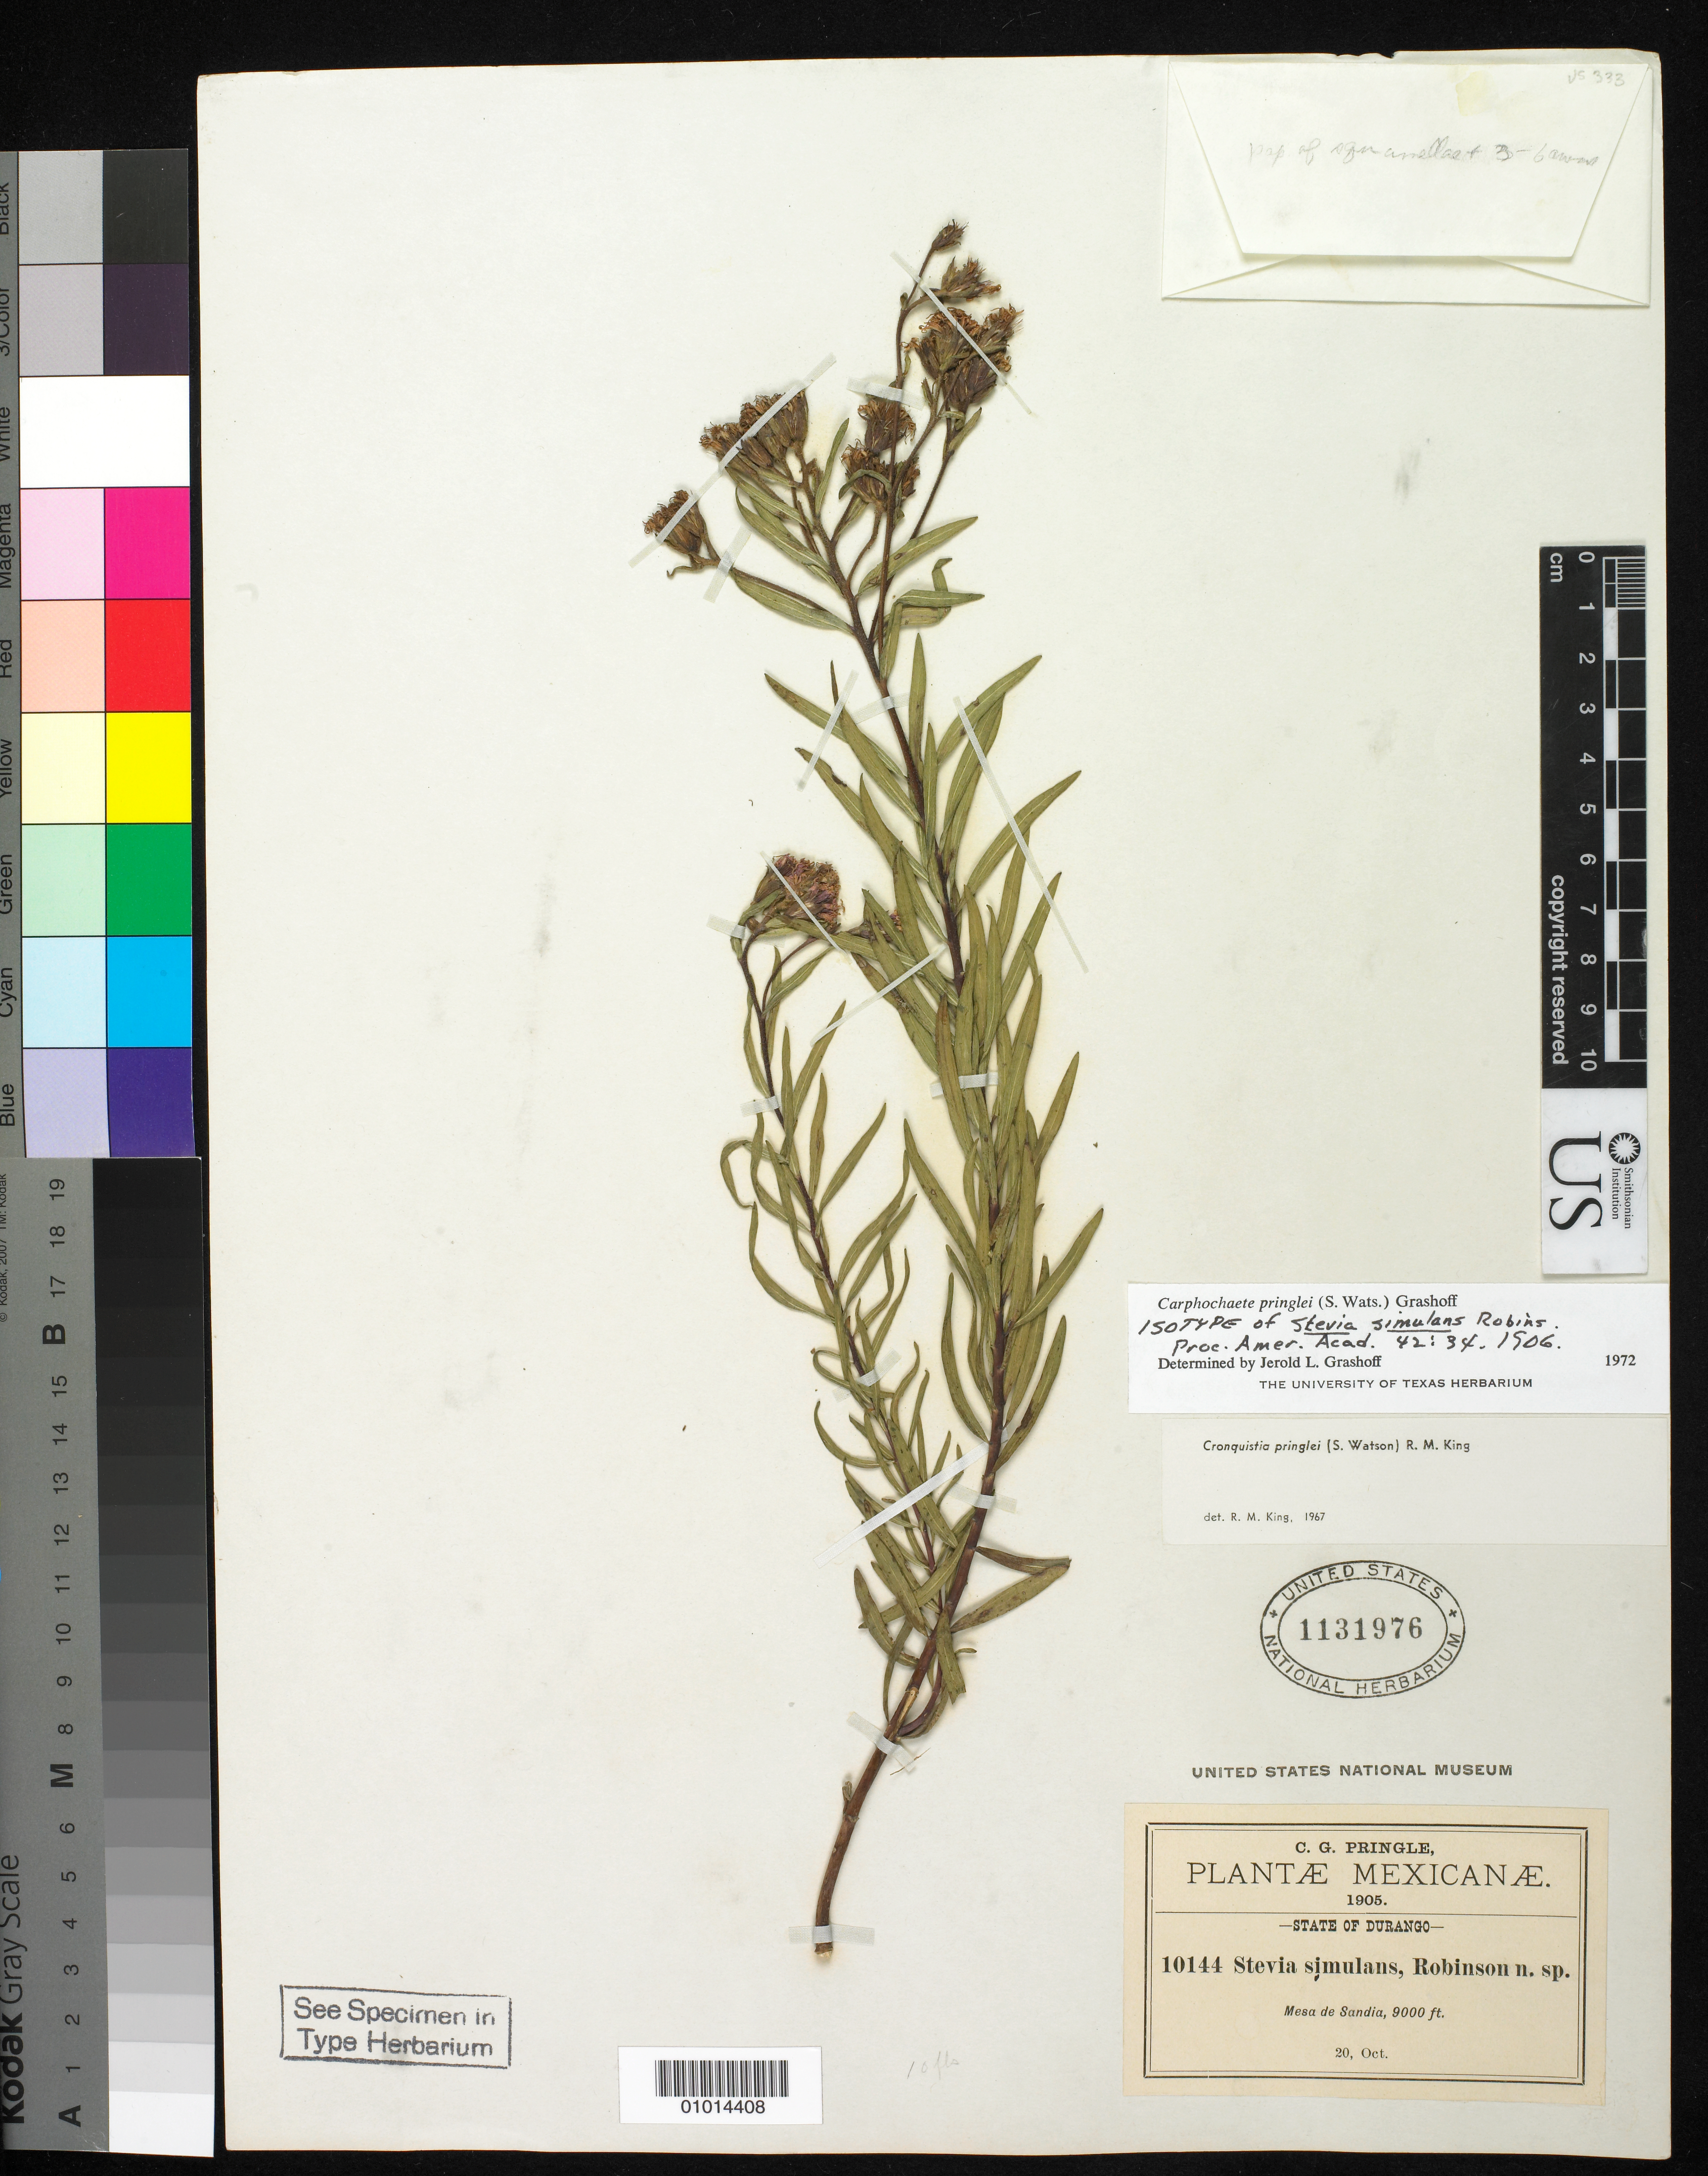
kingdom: Plantae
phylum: Tracheophyta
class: Magnoliopsida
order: Asterales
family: Asteraceae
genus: Stevia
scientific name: Stevia simulans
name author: B.L. Rob.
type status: Isotype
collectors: C. G. Pringle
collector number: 10144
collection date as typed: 20 Oct 1905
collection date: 1905-10-20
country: Mexico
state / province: Durango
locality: Mesa de la Sandia.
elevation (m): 3050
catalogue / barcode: US 1131976